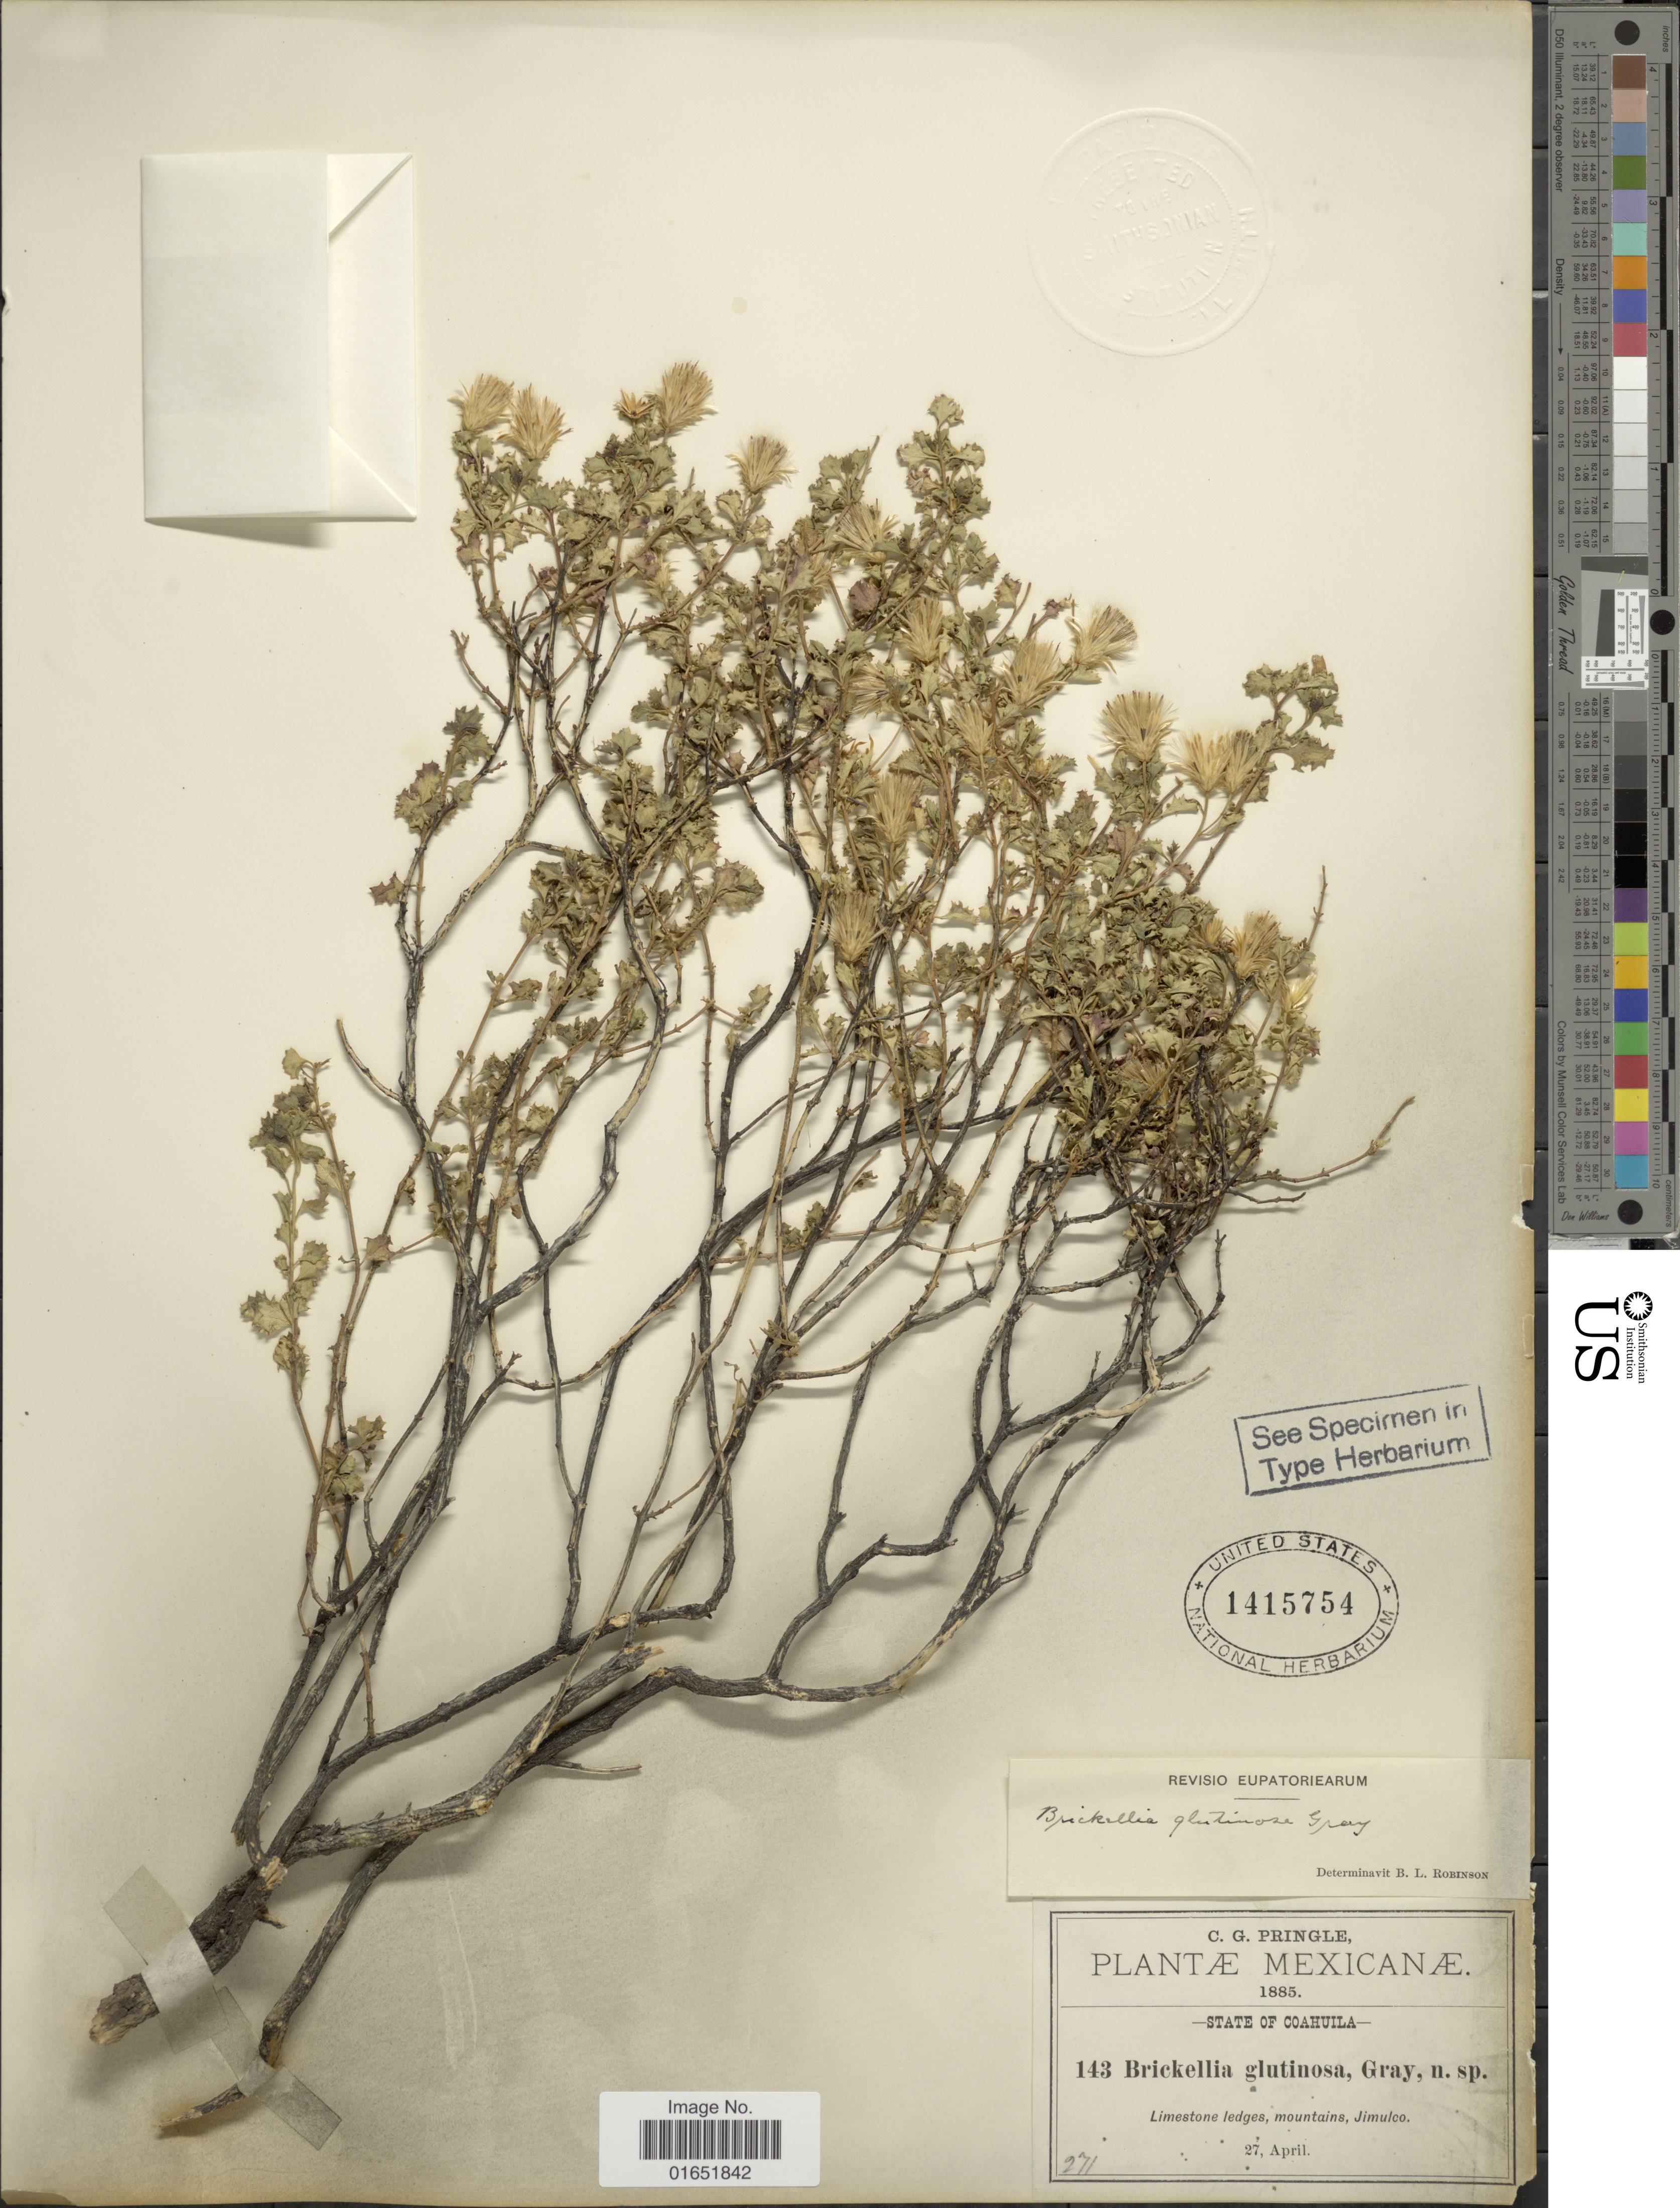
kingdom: Plantae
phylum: Tracheophyta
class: Magnoliopsida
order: Asterales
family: Asteraceae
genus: Brickellia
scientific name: Brickellia glutinosa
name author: A. Gray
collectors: C. G. Pringle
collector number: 143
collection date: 1885-04-27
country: Mexico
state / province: Coahuila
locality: Limestone ledges, mountains, Jimulco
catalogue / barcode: US 1415754